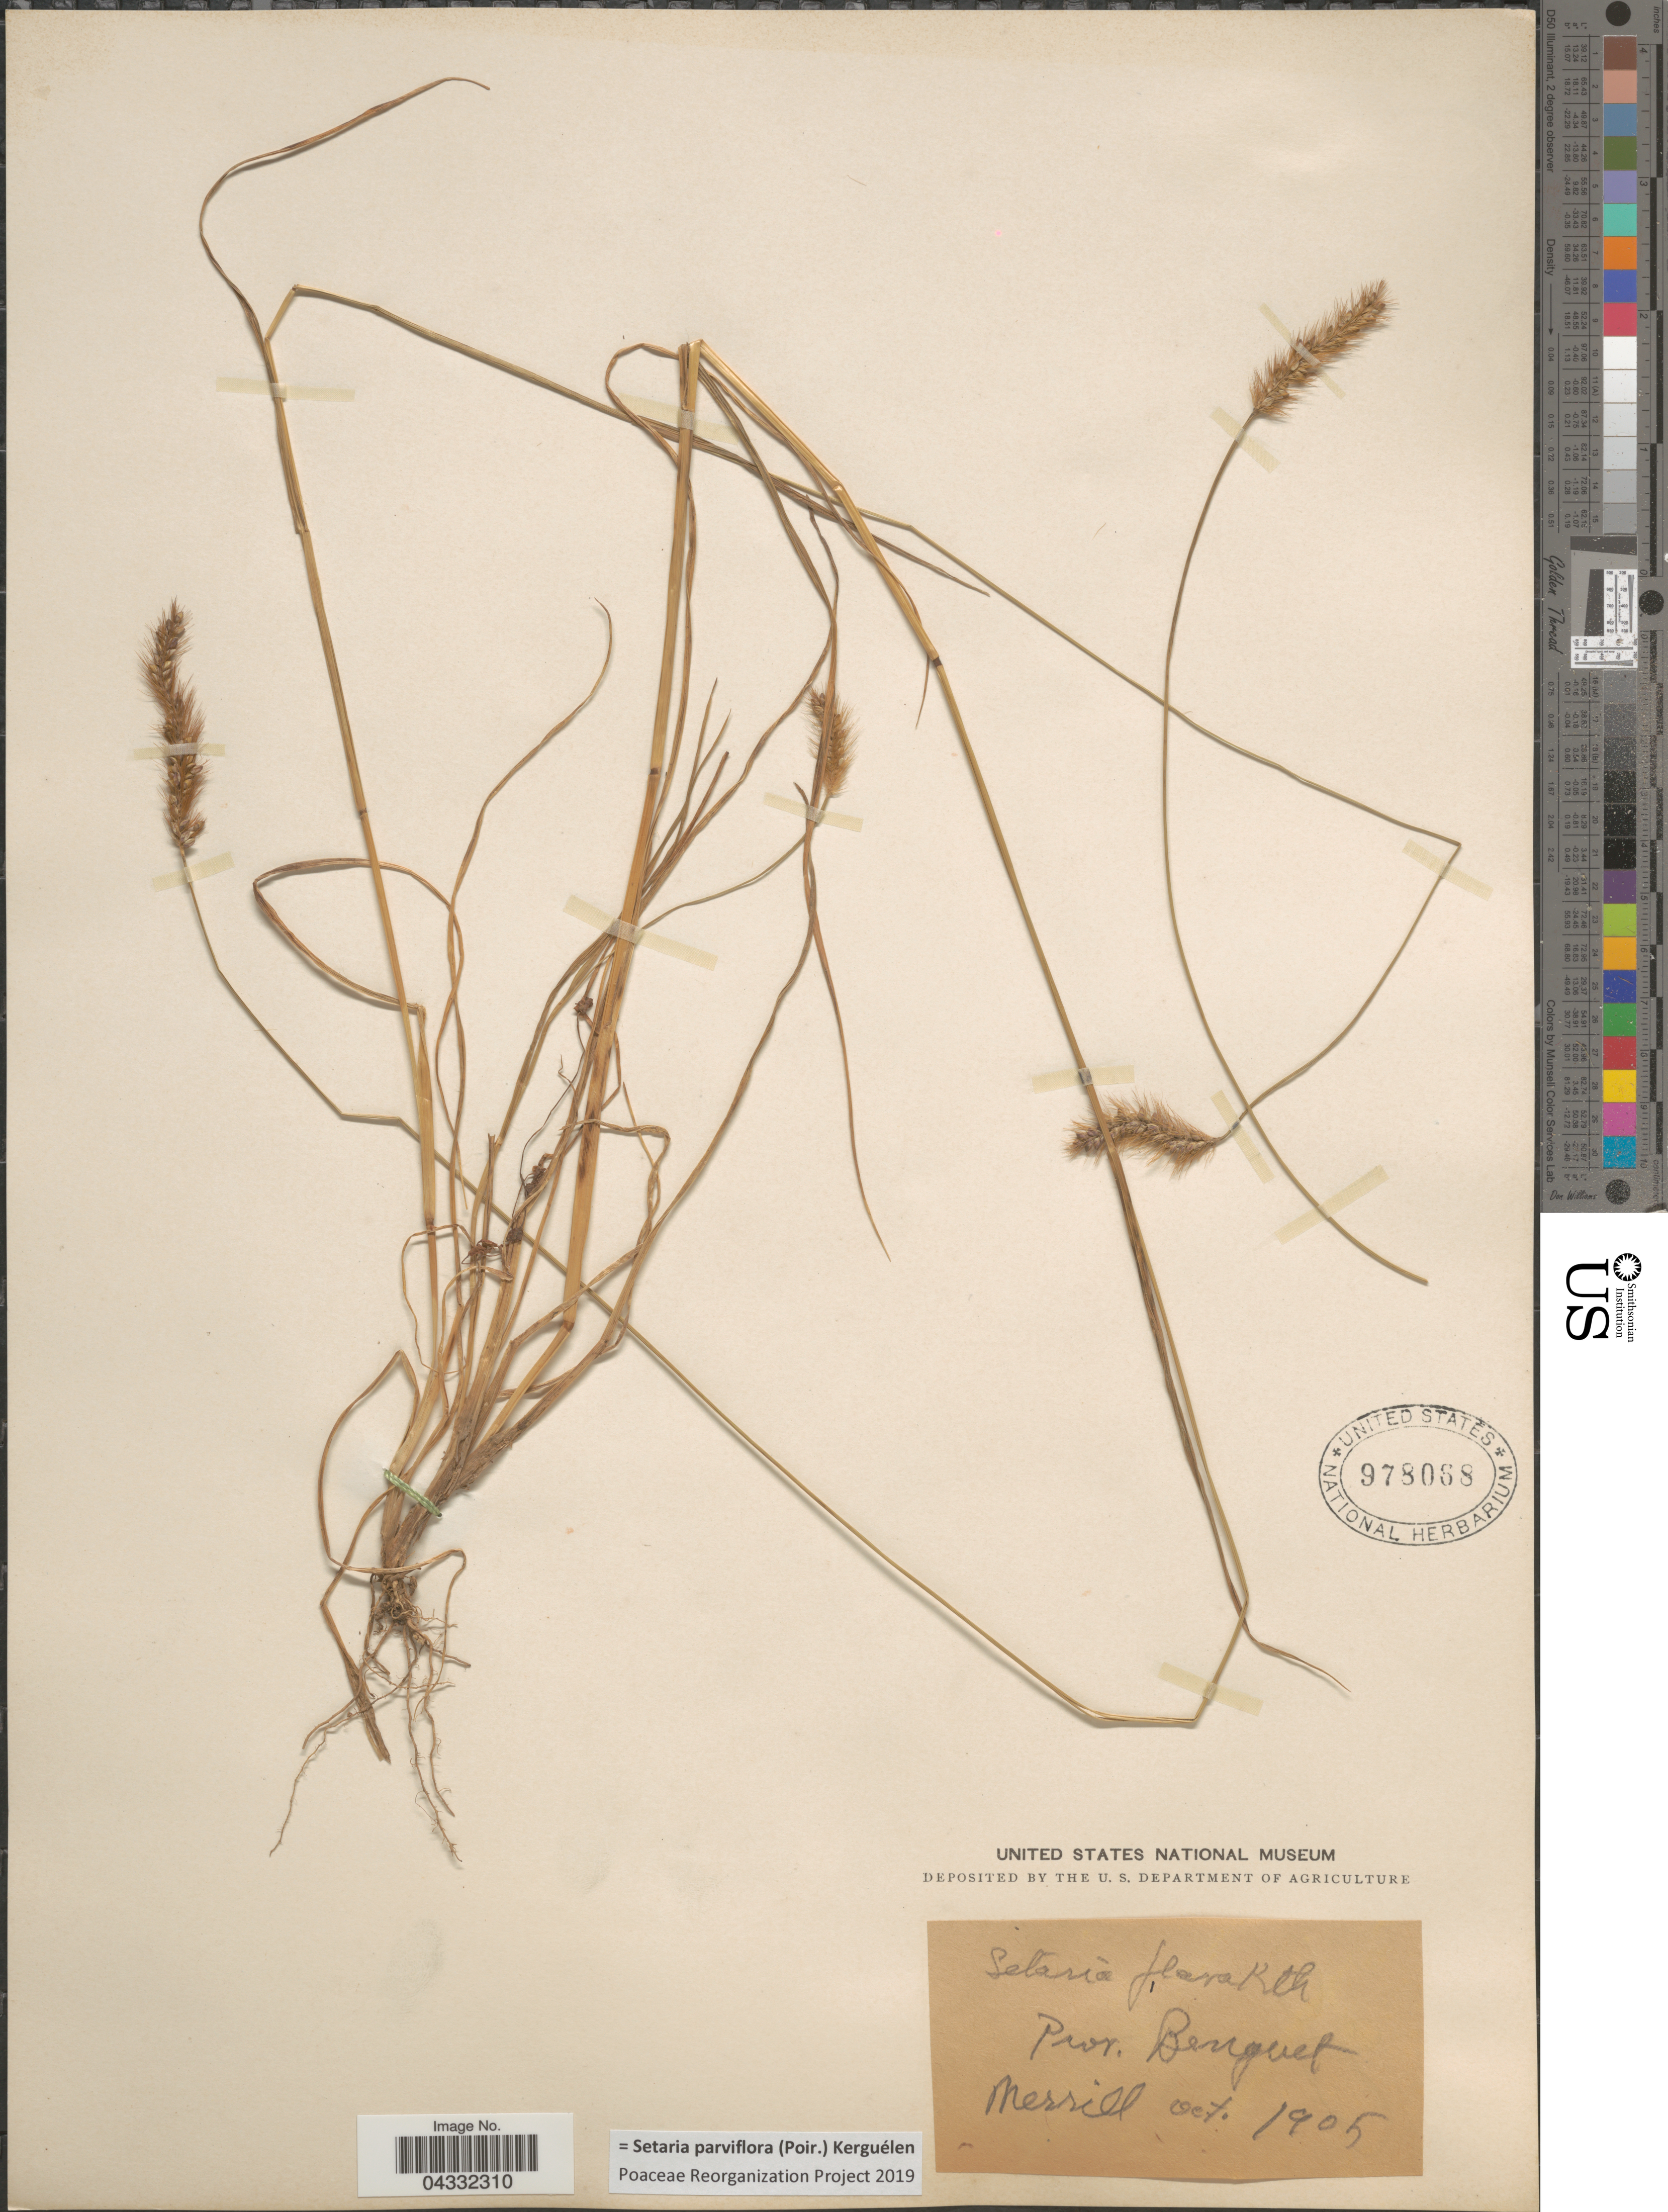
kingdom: Plantae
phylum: Tracheophyta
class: Liliopsida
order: Poales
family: Poaceae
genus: Setaria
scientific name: Setaria parviflora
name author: (Poir.) Kerguélen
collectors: Merrill, --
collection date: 1905-10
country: Philippines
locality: Prov. Benguet.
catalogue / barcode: US 978068